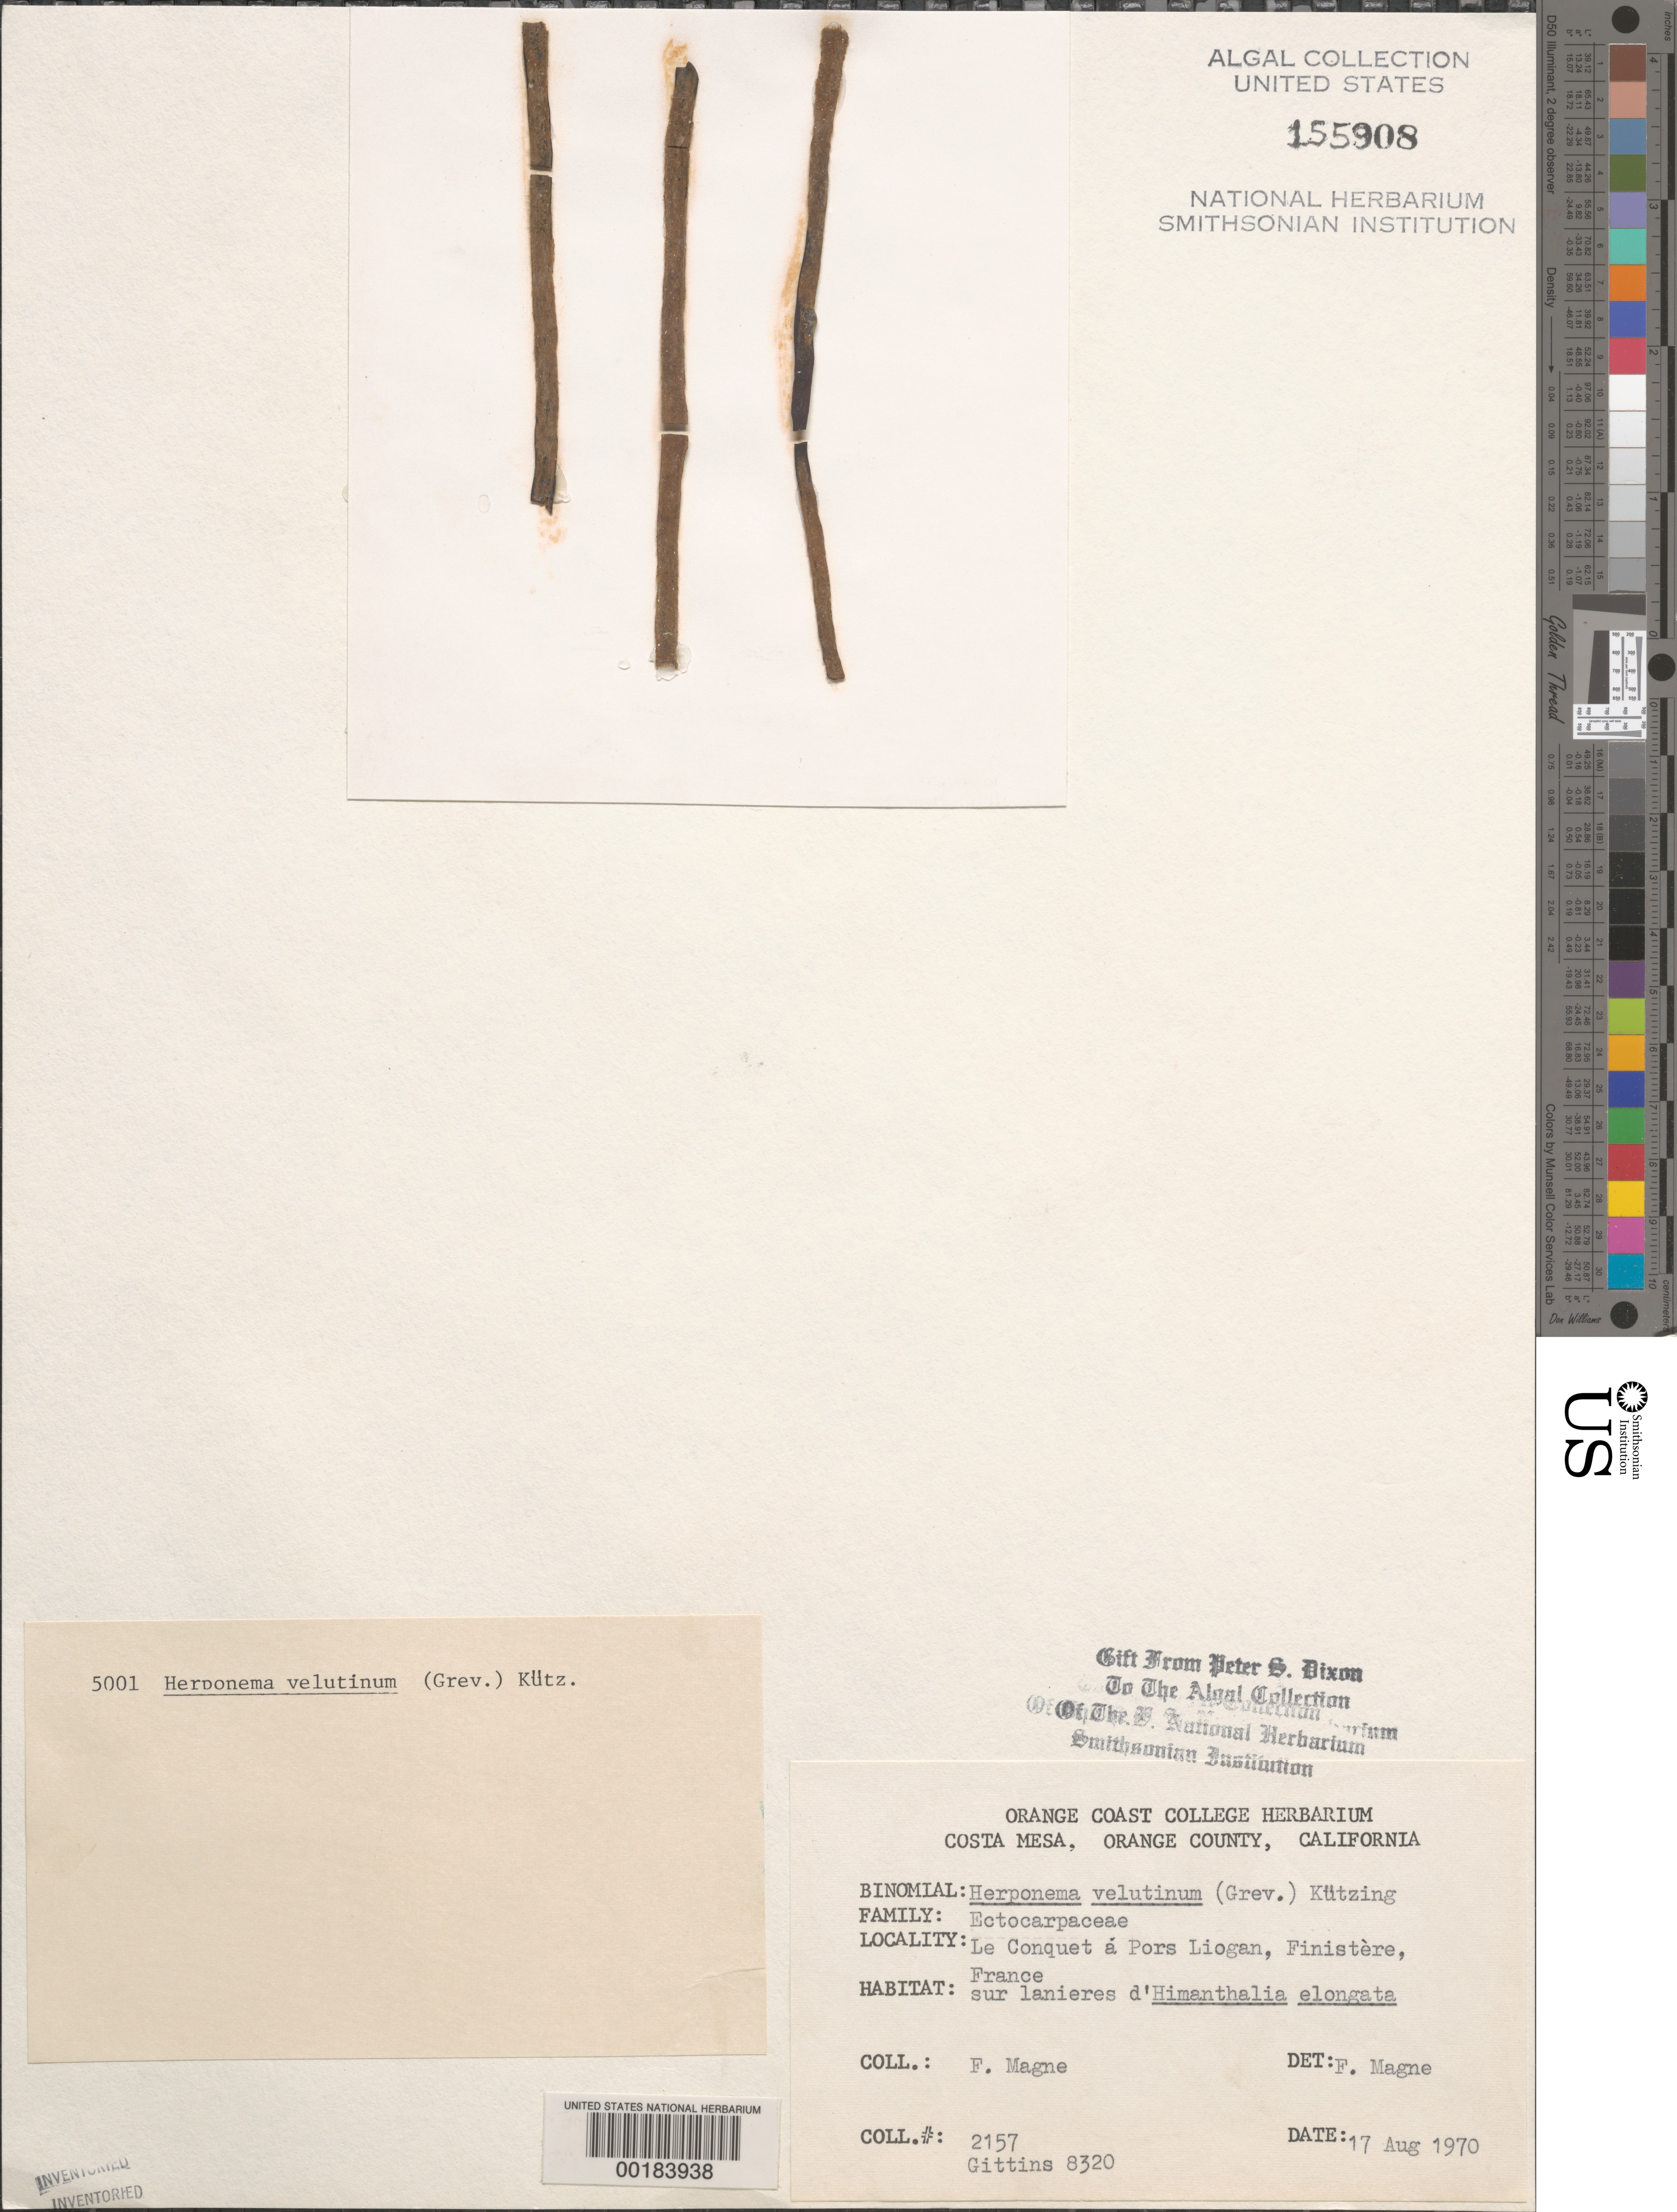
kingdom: Chromista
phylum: Ochrophyta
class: Phaeophyceae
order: Ectocarpales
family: Acinetosporaceae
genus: Herponema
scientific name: Herponema velutinum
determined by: Magne, F.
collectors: F. Magne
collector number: BTG 8320 & PSD 5001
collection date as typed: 17 Aug 1970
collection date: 1970-08-17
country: France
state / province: Bretagne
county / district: Finistère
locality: Le Conquet, pors Liogan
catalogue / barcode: US 155908